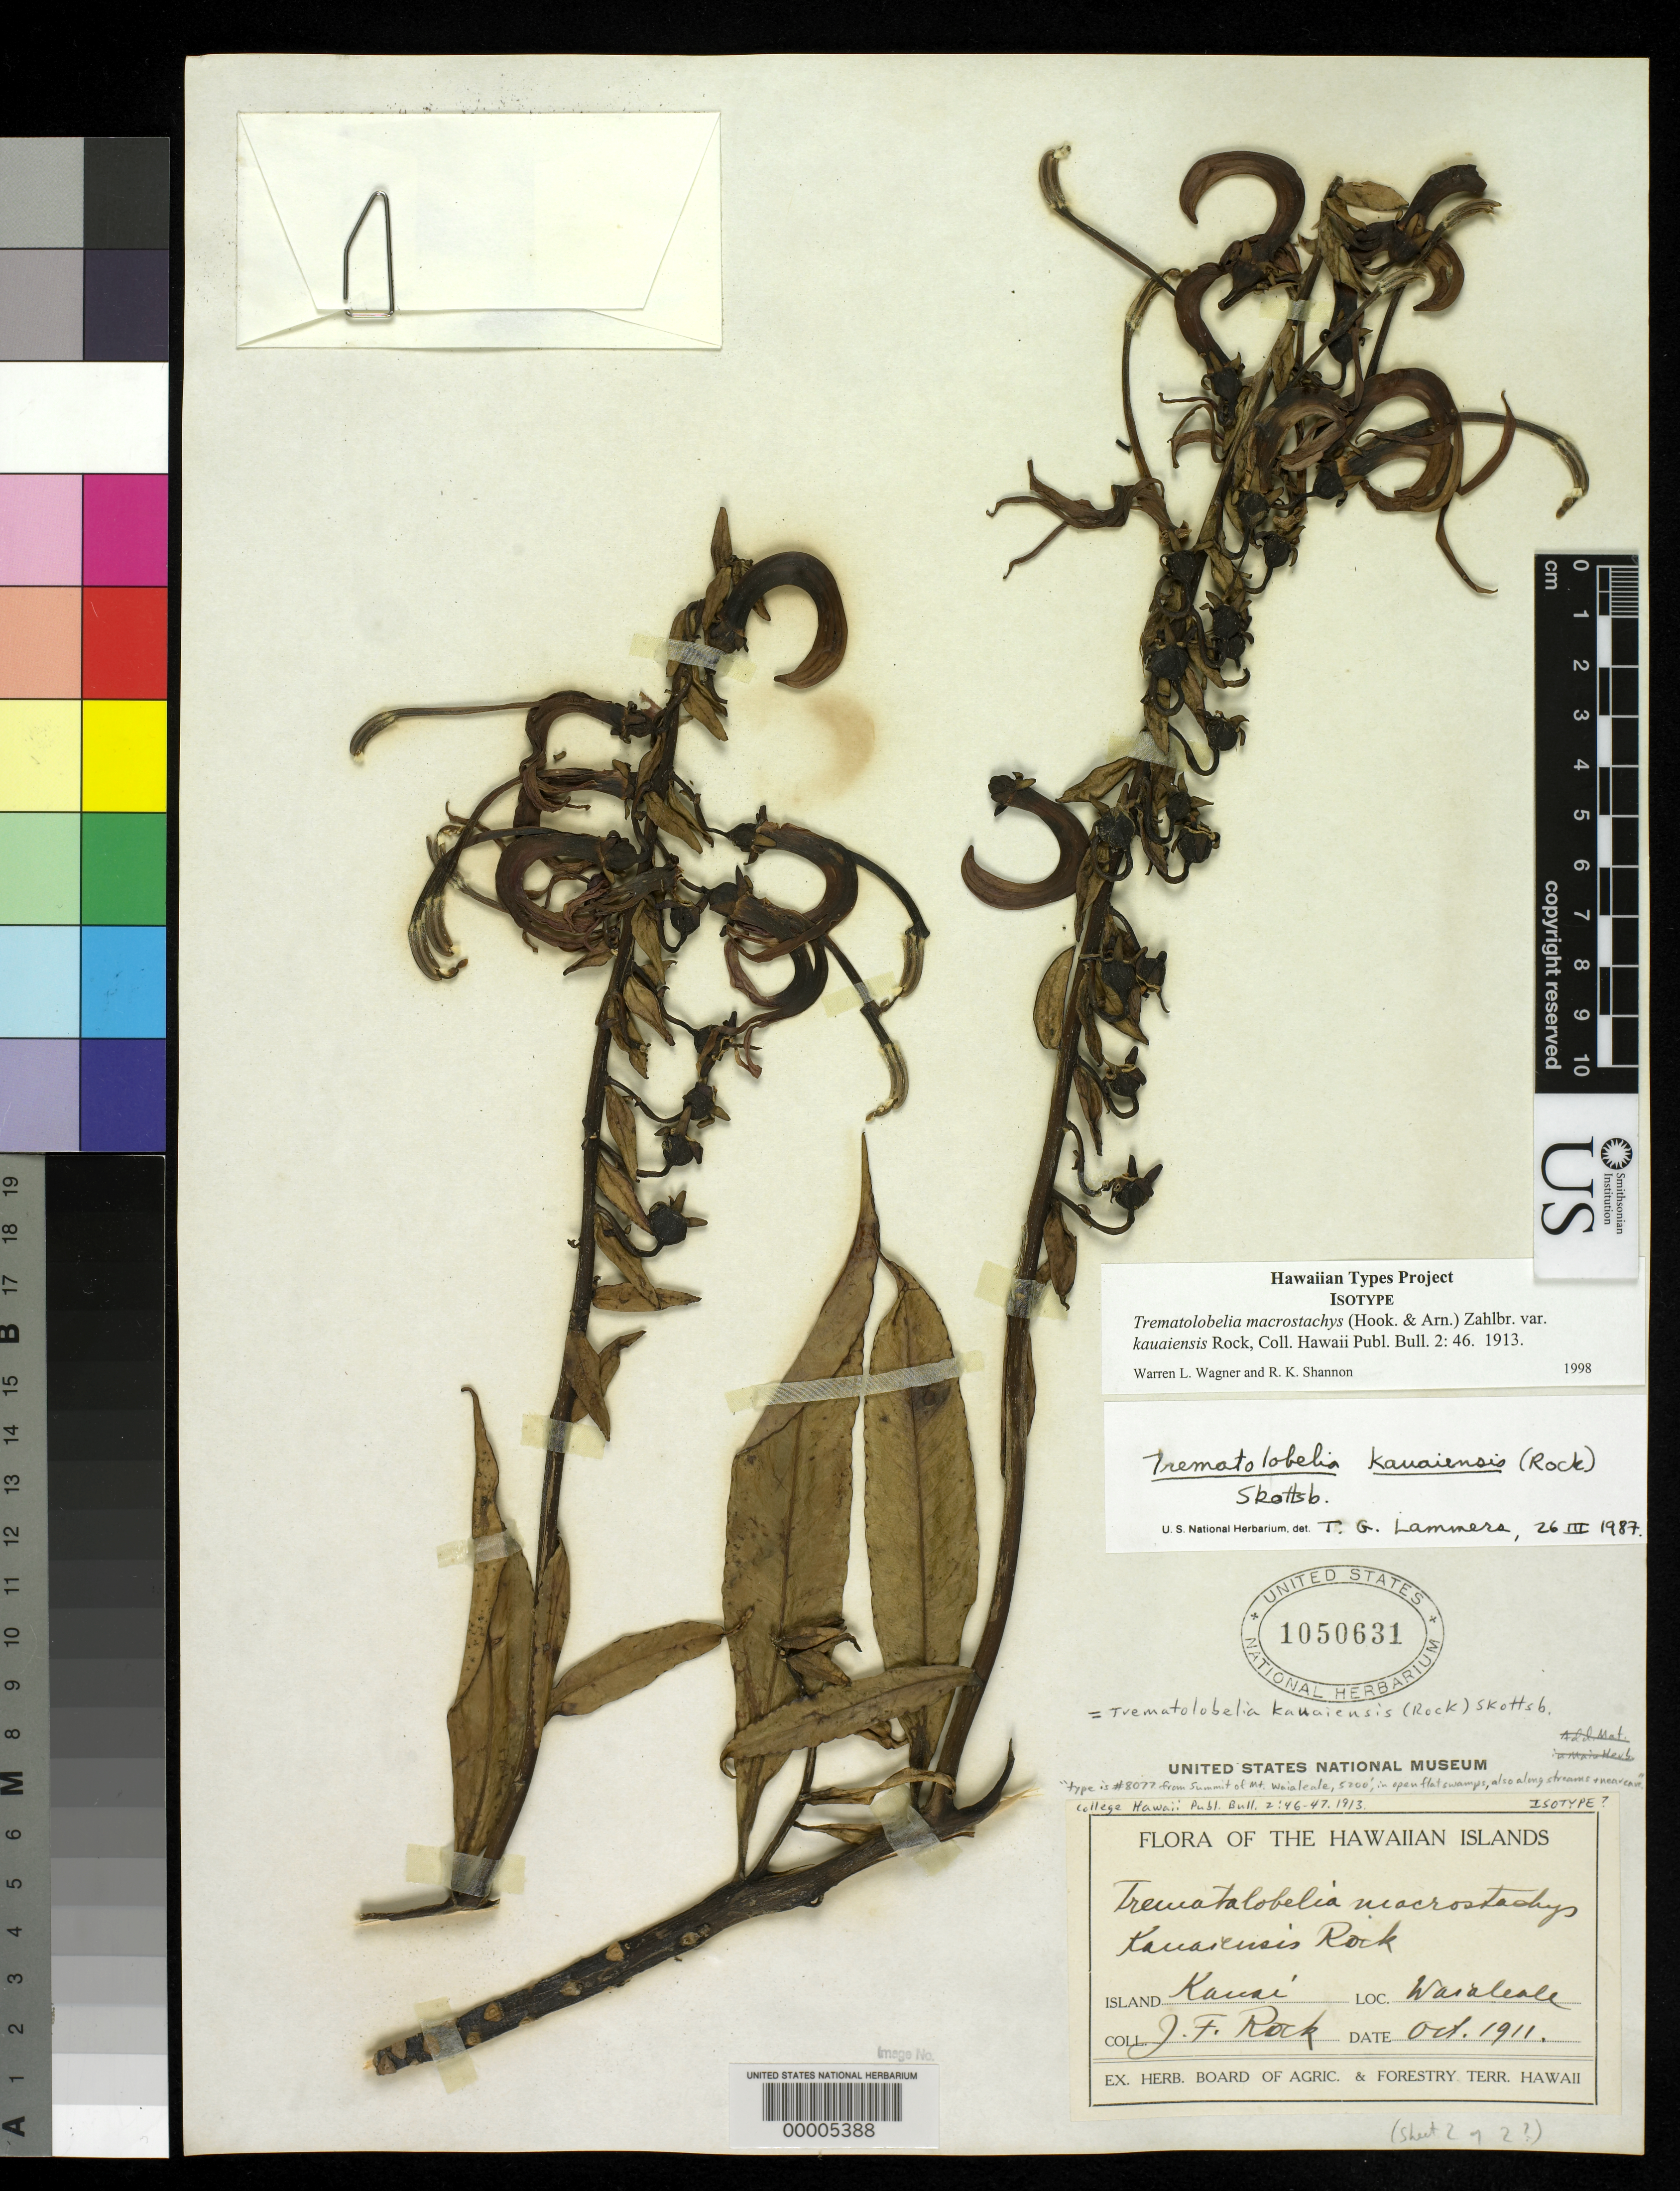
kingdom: Plantae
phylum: Tracheophyta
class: Magnoliopsida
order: Asterales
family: Campanulaceae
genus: Trematolobelia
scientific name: Trematolobelia macrostachys var. kauaiensis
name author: Rock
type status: Isotype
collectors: J. F. Rock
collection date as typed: Oct 1911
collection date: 1911-10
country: United States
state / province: Hawaii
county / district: Kauai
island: Kaua'i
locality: Waialeale.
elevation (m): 1585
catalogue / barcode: US 1050631